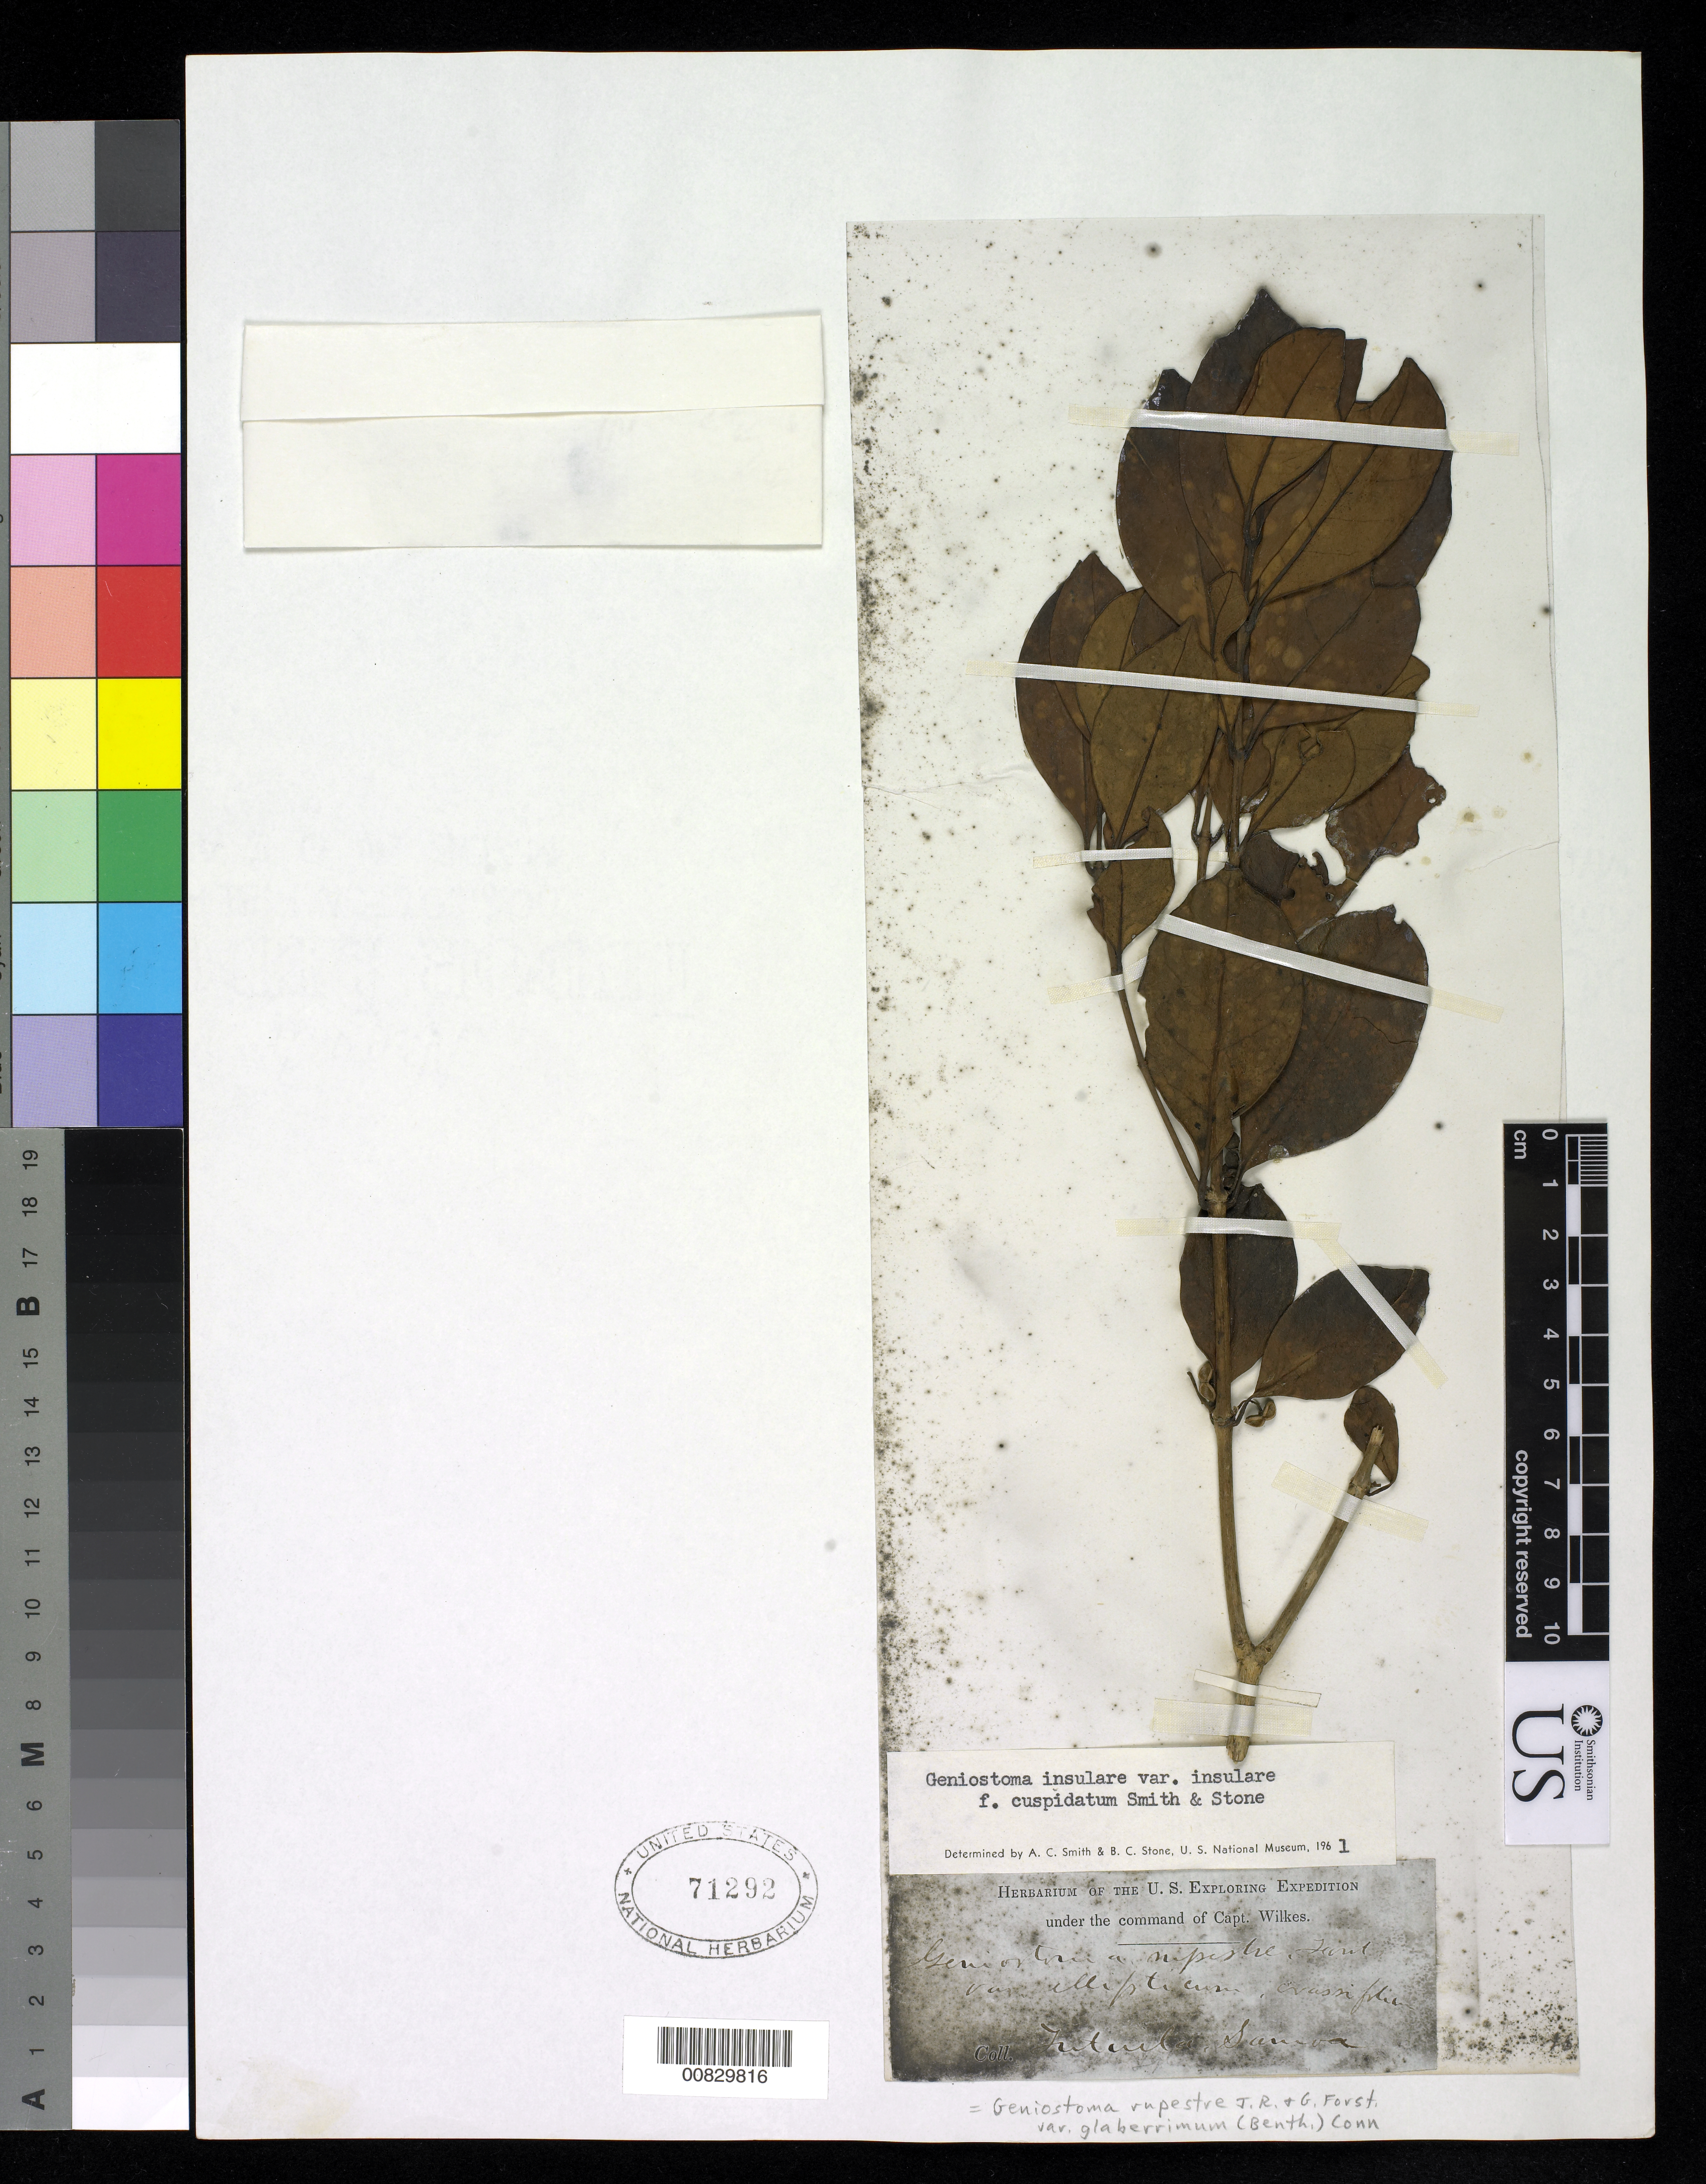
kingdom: Plantae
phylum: Tracheophyta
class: Magnoliopsida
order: Gentianales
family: Loganiaceae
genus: Geniostoma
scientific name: Geniostoma rupestre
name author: J.R. Forst. & G. Forst.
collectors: Wilkes Explor. Exped.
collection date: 1838/1842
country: American Samoa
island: Tutua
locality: Tutuila. Samoan Islands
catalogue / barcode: US 71292